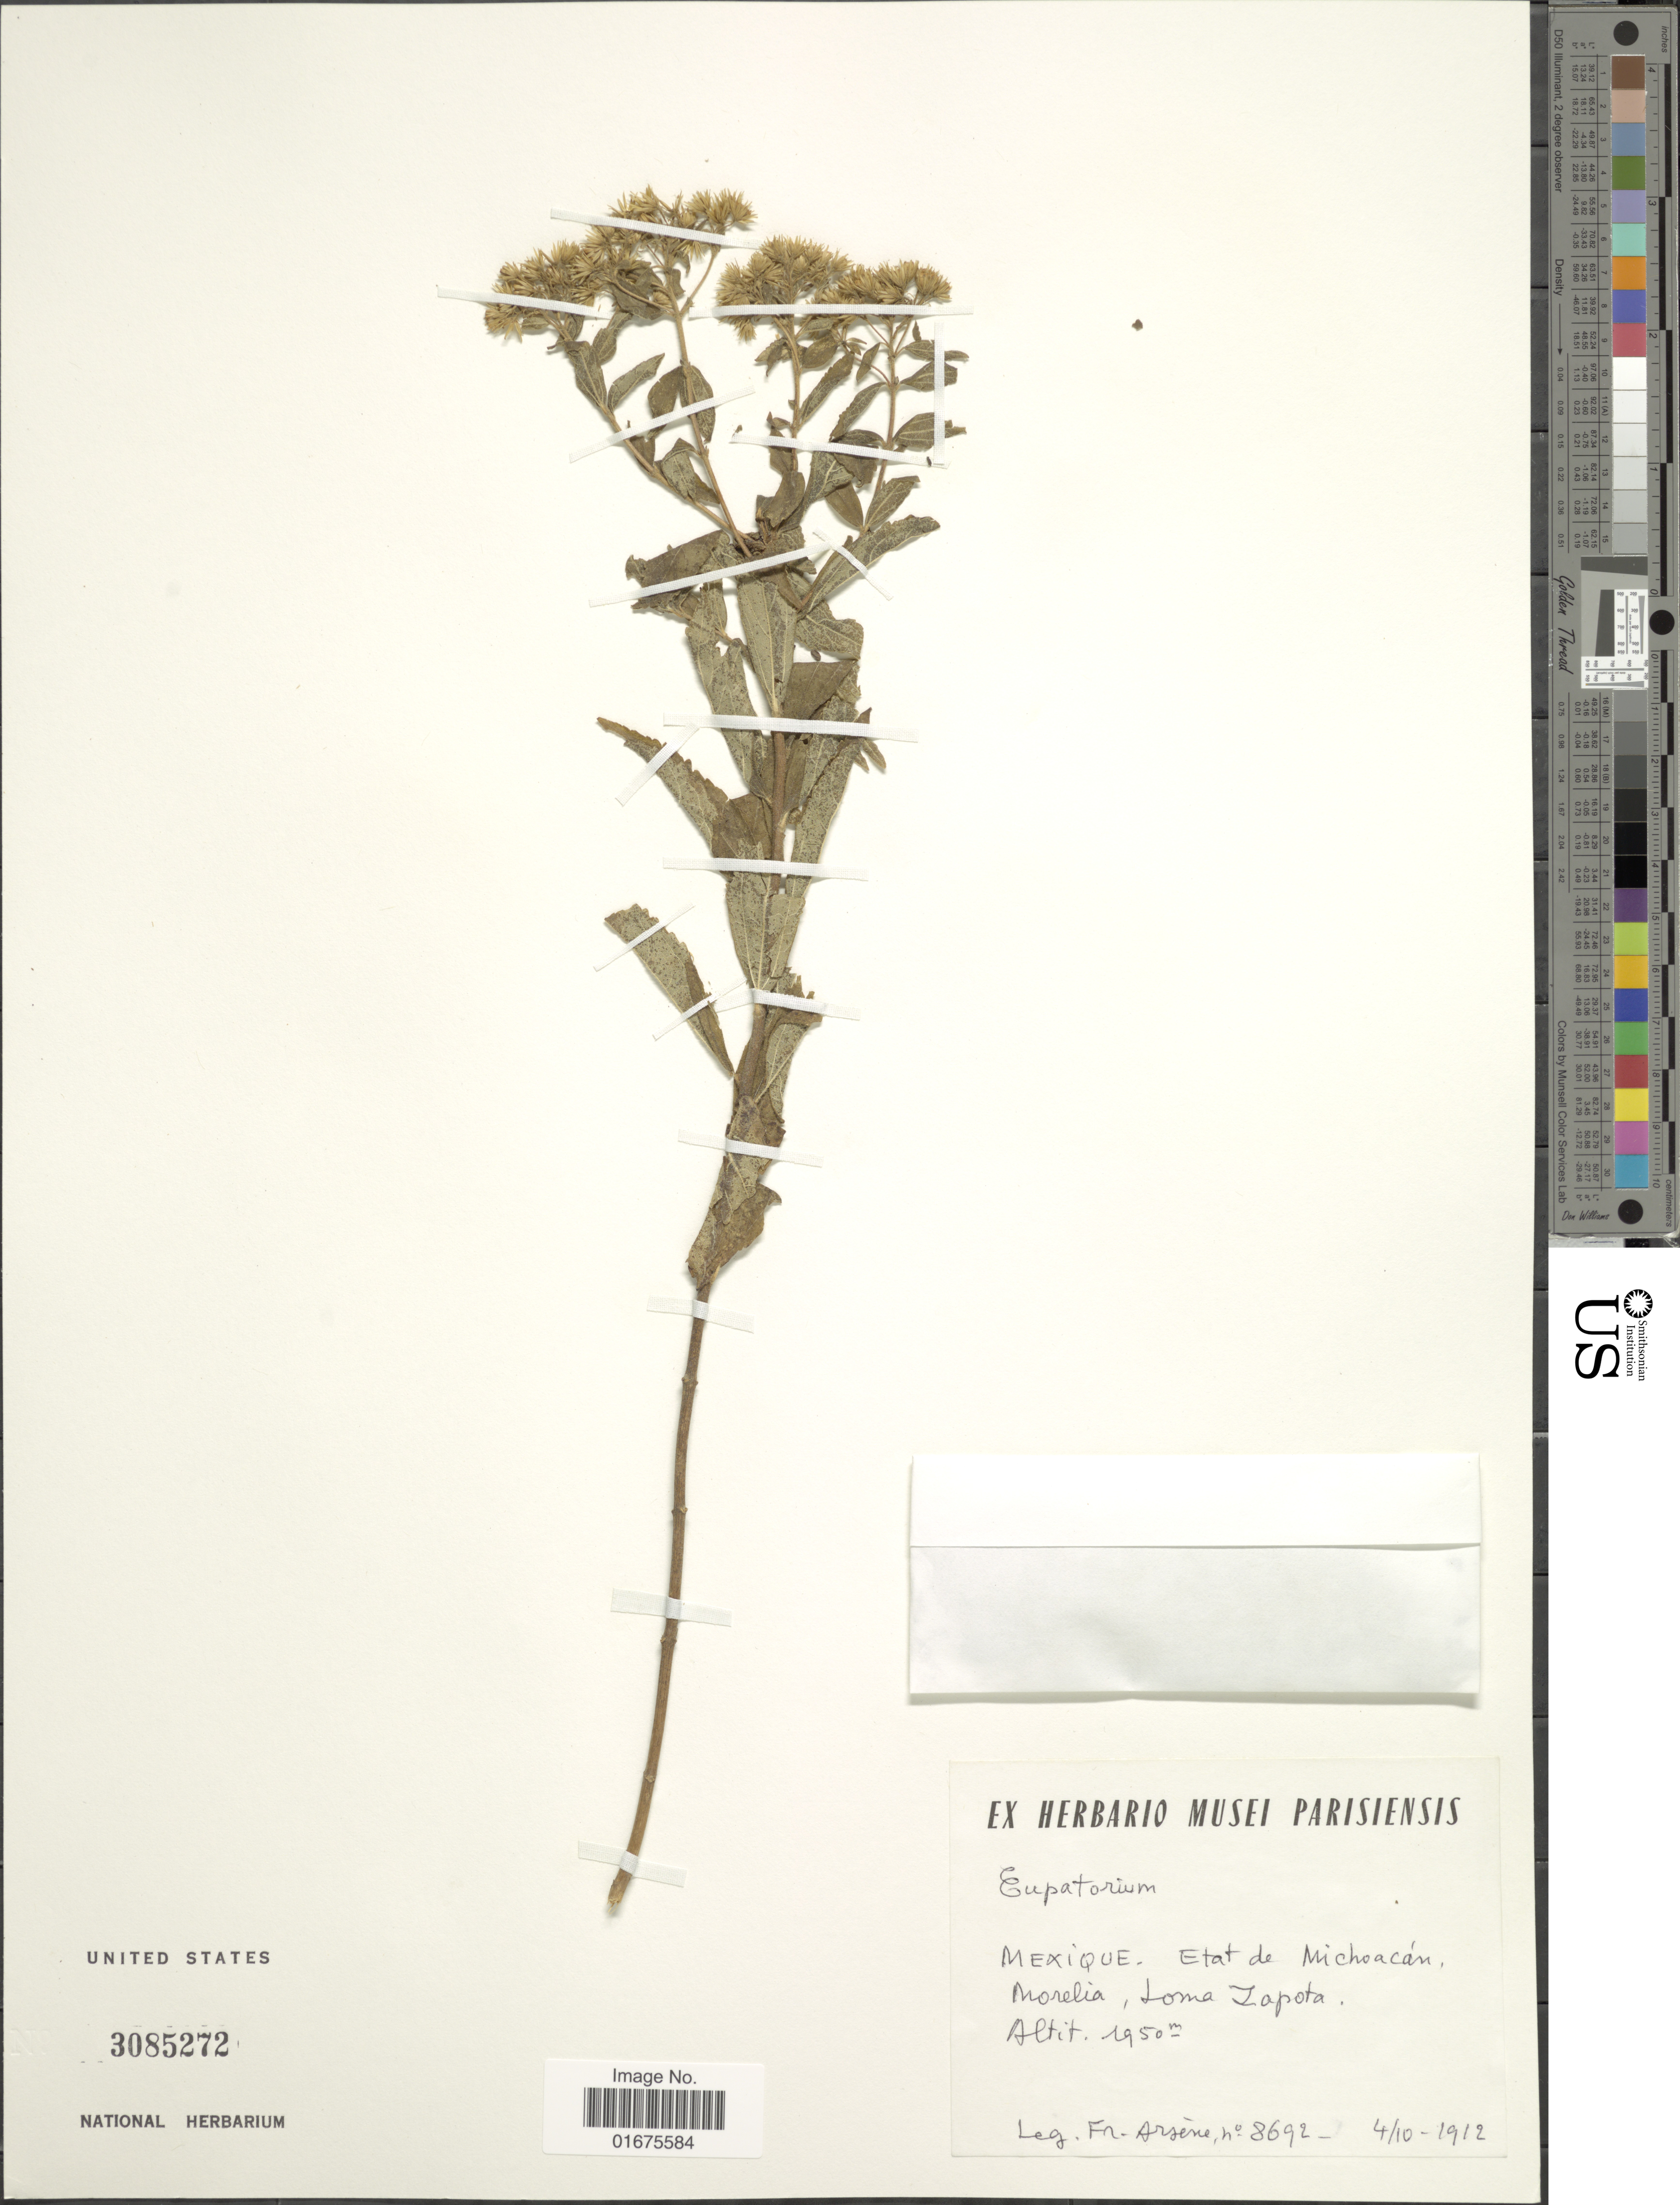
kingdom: Plantae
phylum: Tracheophyta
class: Magnoliopsida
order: Asterales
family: Asteraceae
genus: Ageratina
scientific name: Ageratina brevipes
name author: (DC.) R.M. King & H. Rob.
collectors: Bro. G. Arsène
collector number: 8692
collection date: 1912-10-04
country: Mexico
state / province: Michoacán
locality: Morelia, Loma Zapota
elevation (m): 1950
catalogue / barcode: US 3085272